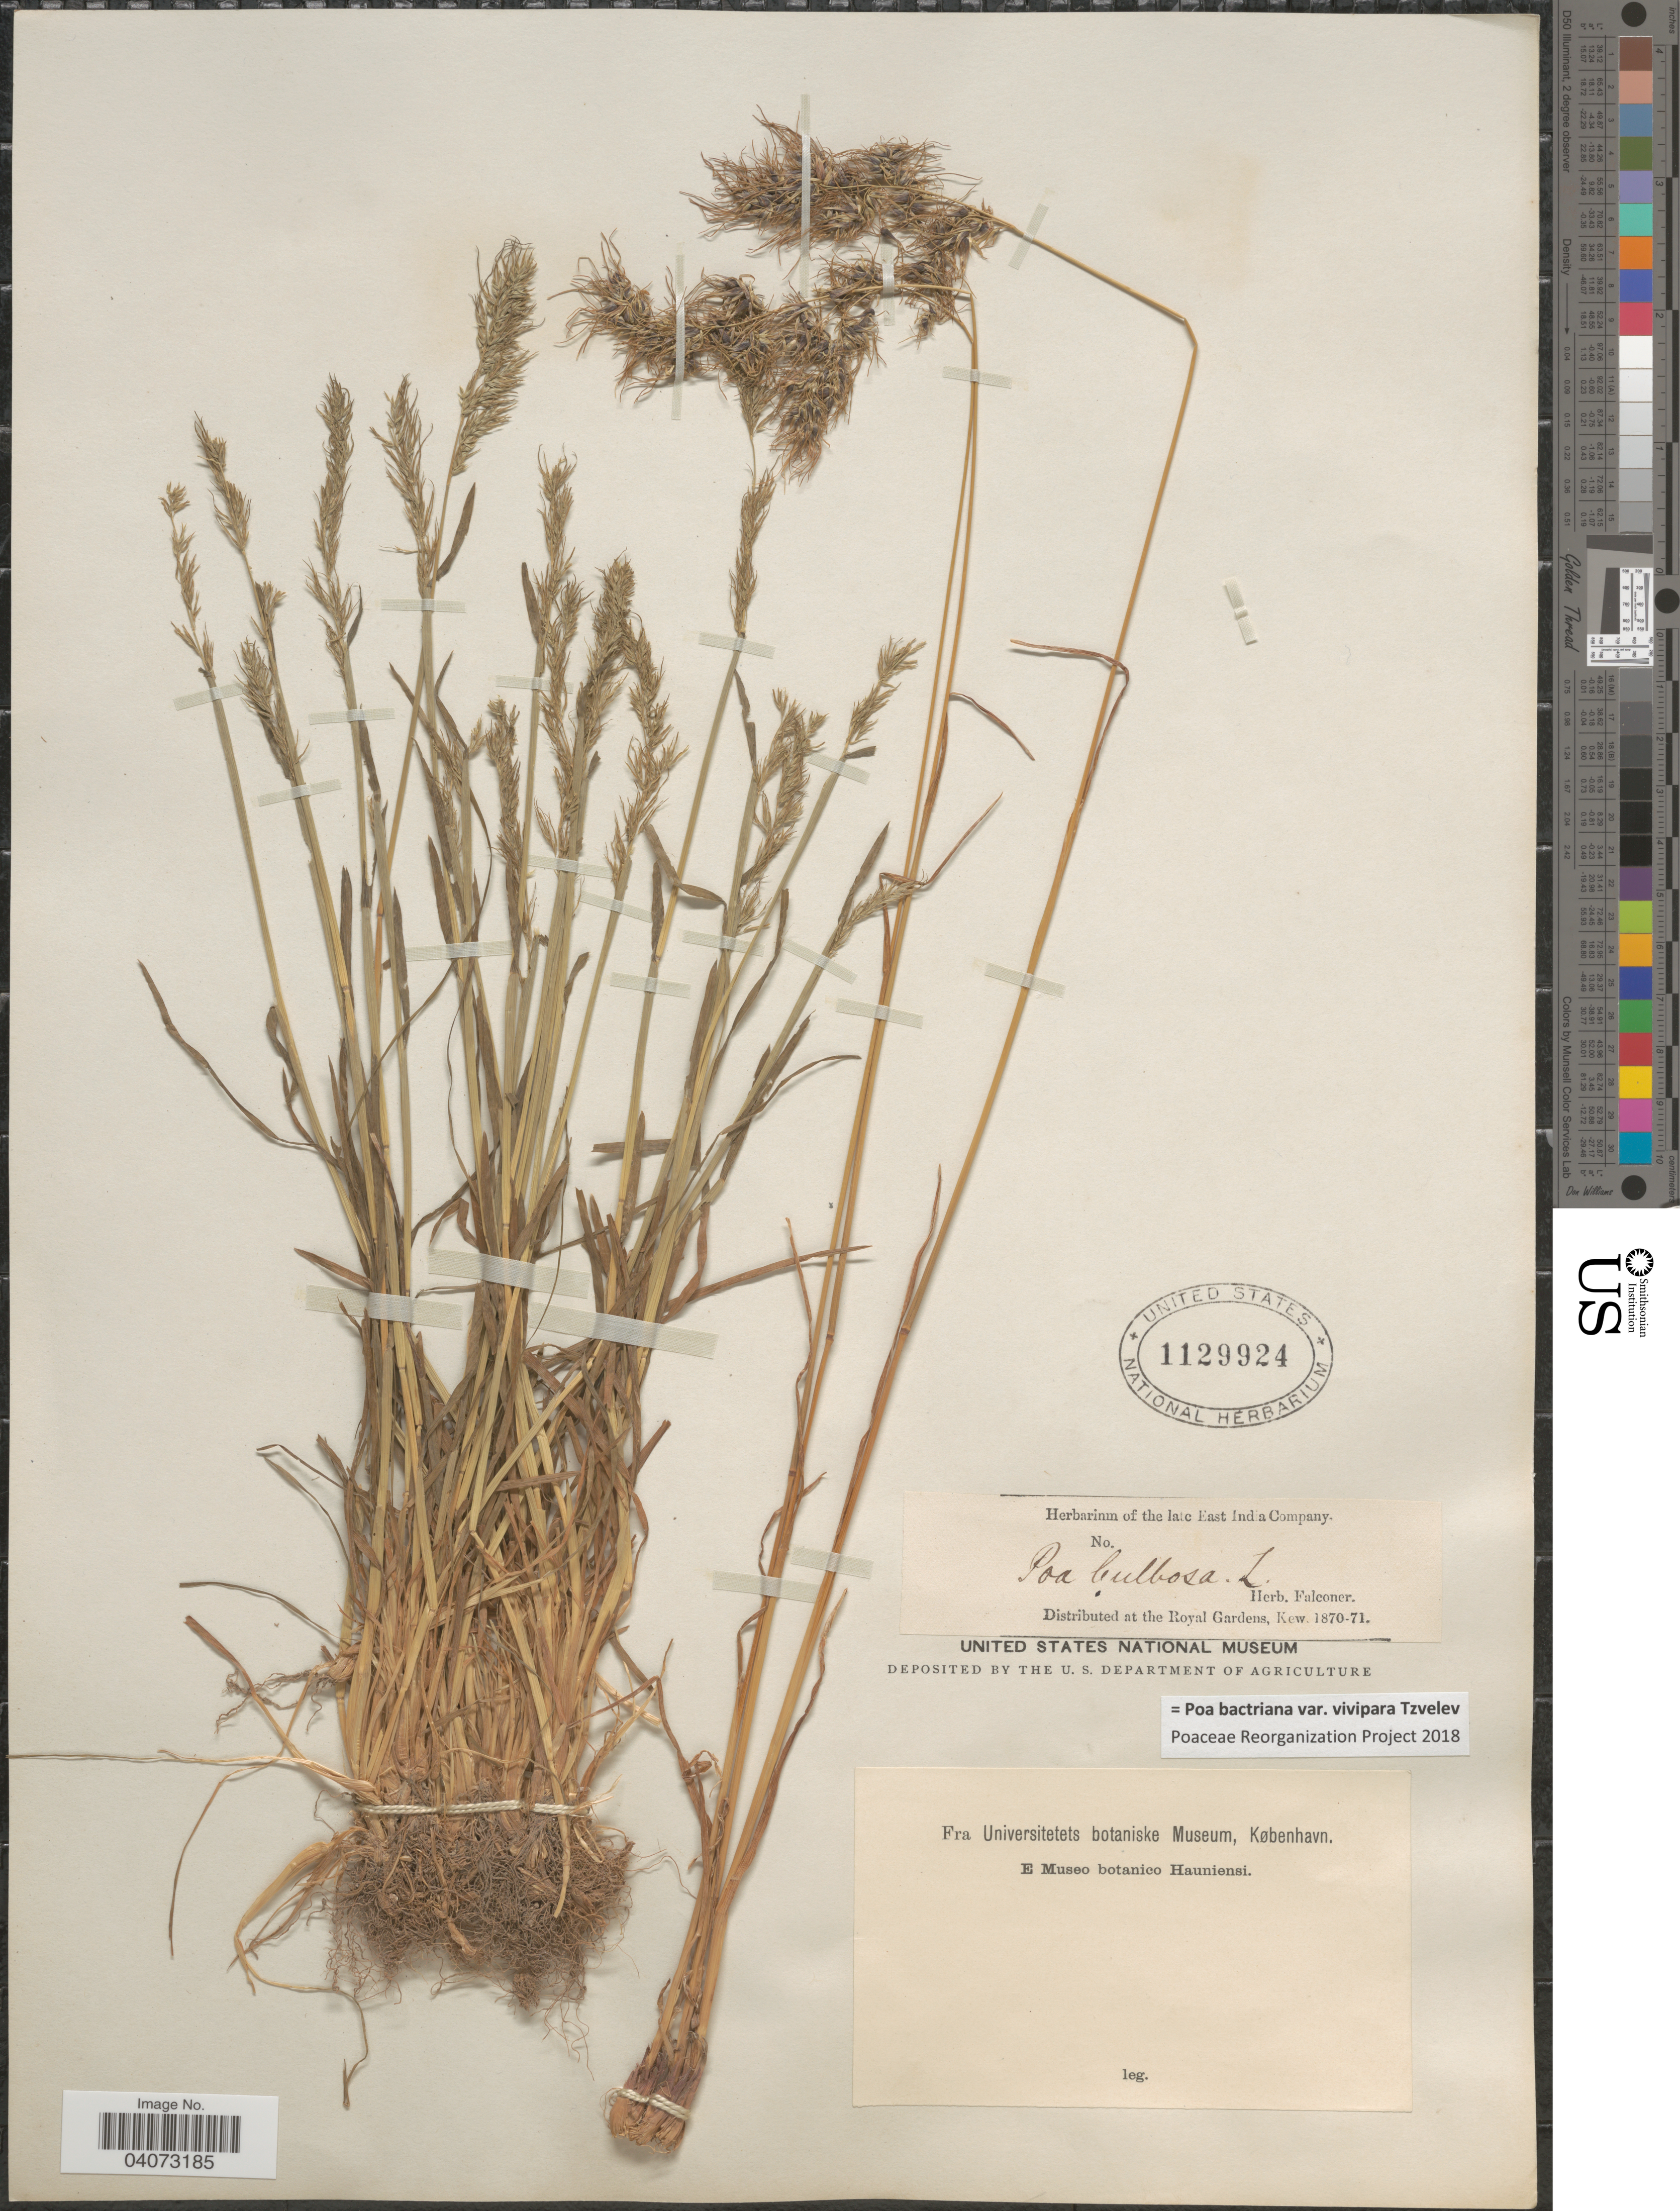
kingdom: Plantae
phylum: Tracheophyta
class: Liliopsida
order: Poales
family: Poaceae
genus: Poa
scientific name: Poa bactriana var. vivipara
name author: Tzvelev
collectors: ex herb. Falconer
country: India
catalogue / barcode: US 1129924